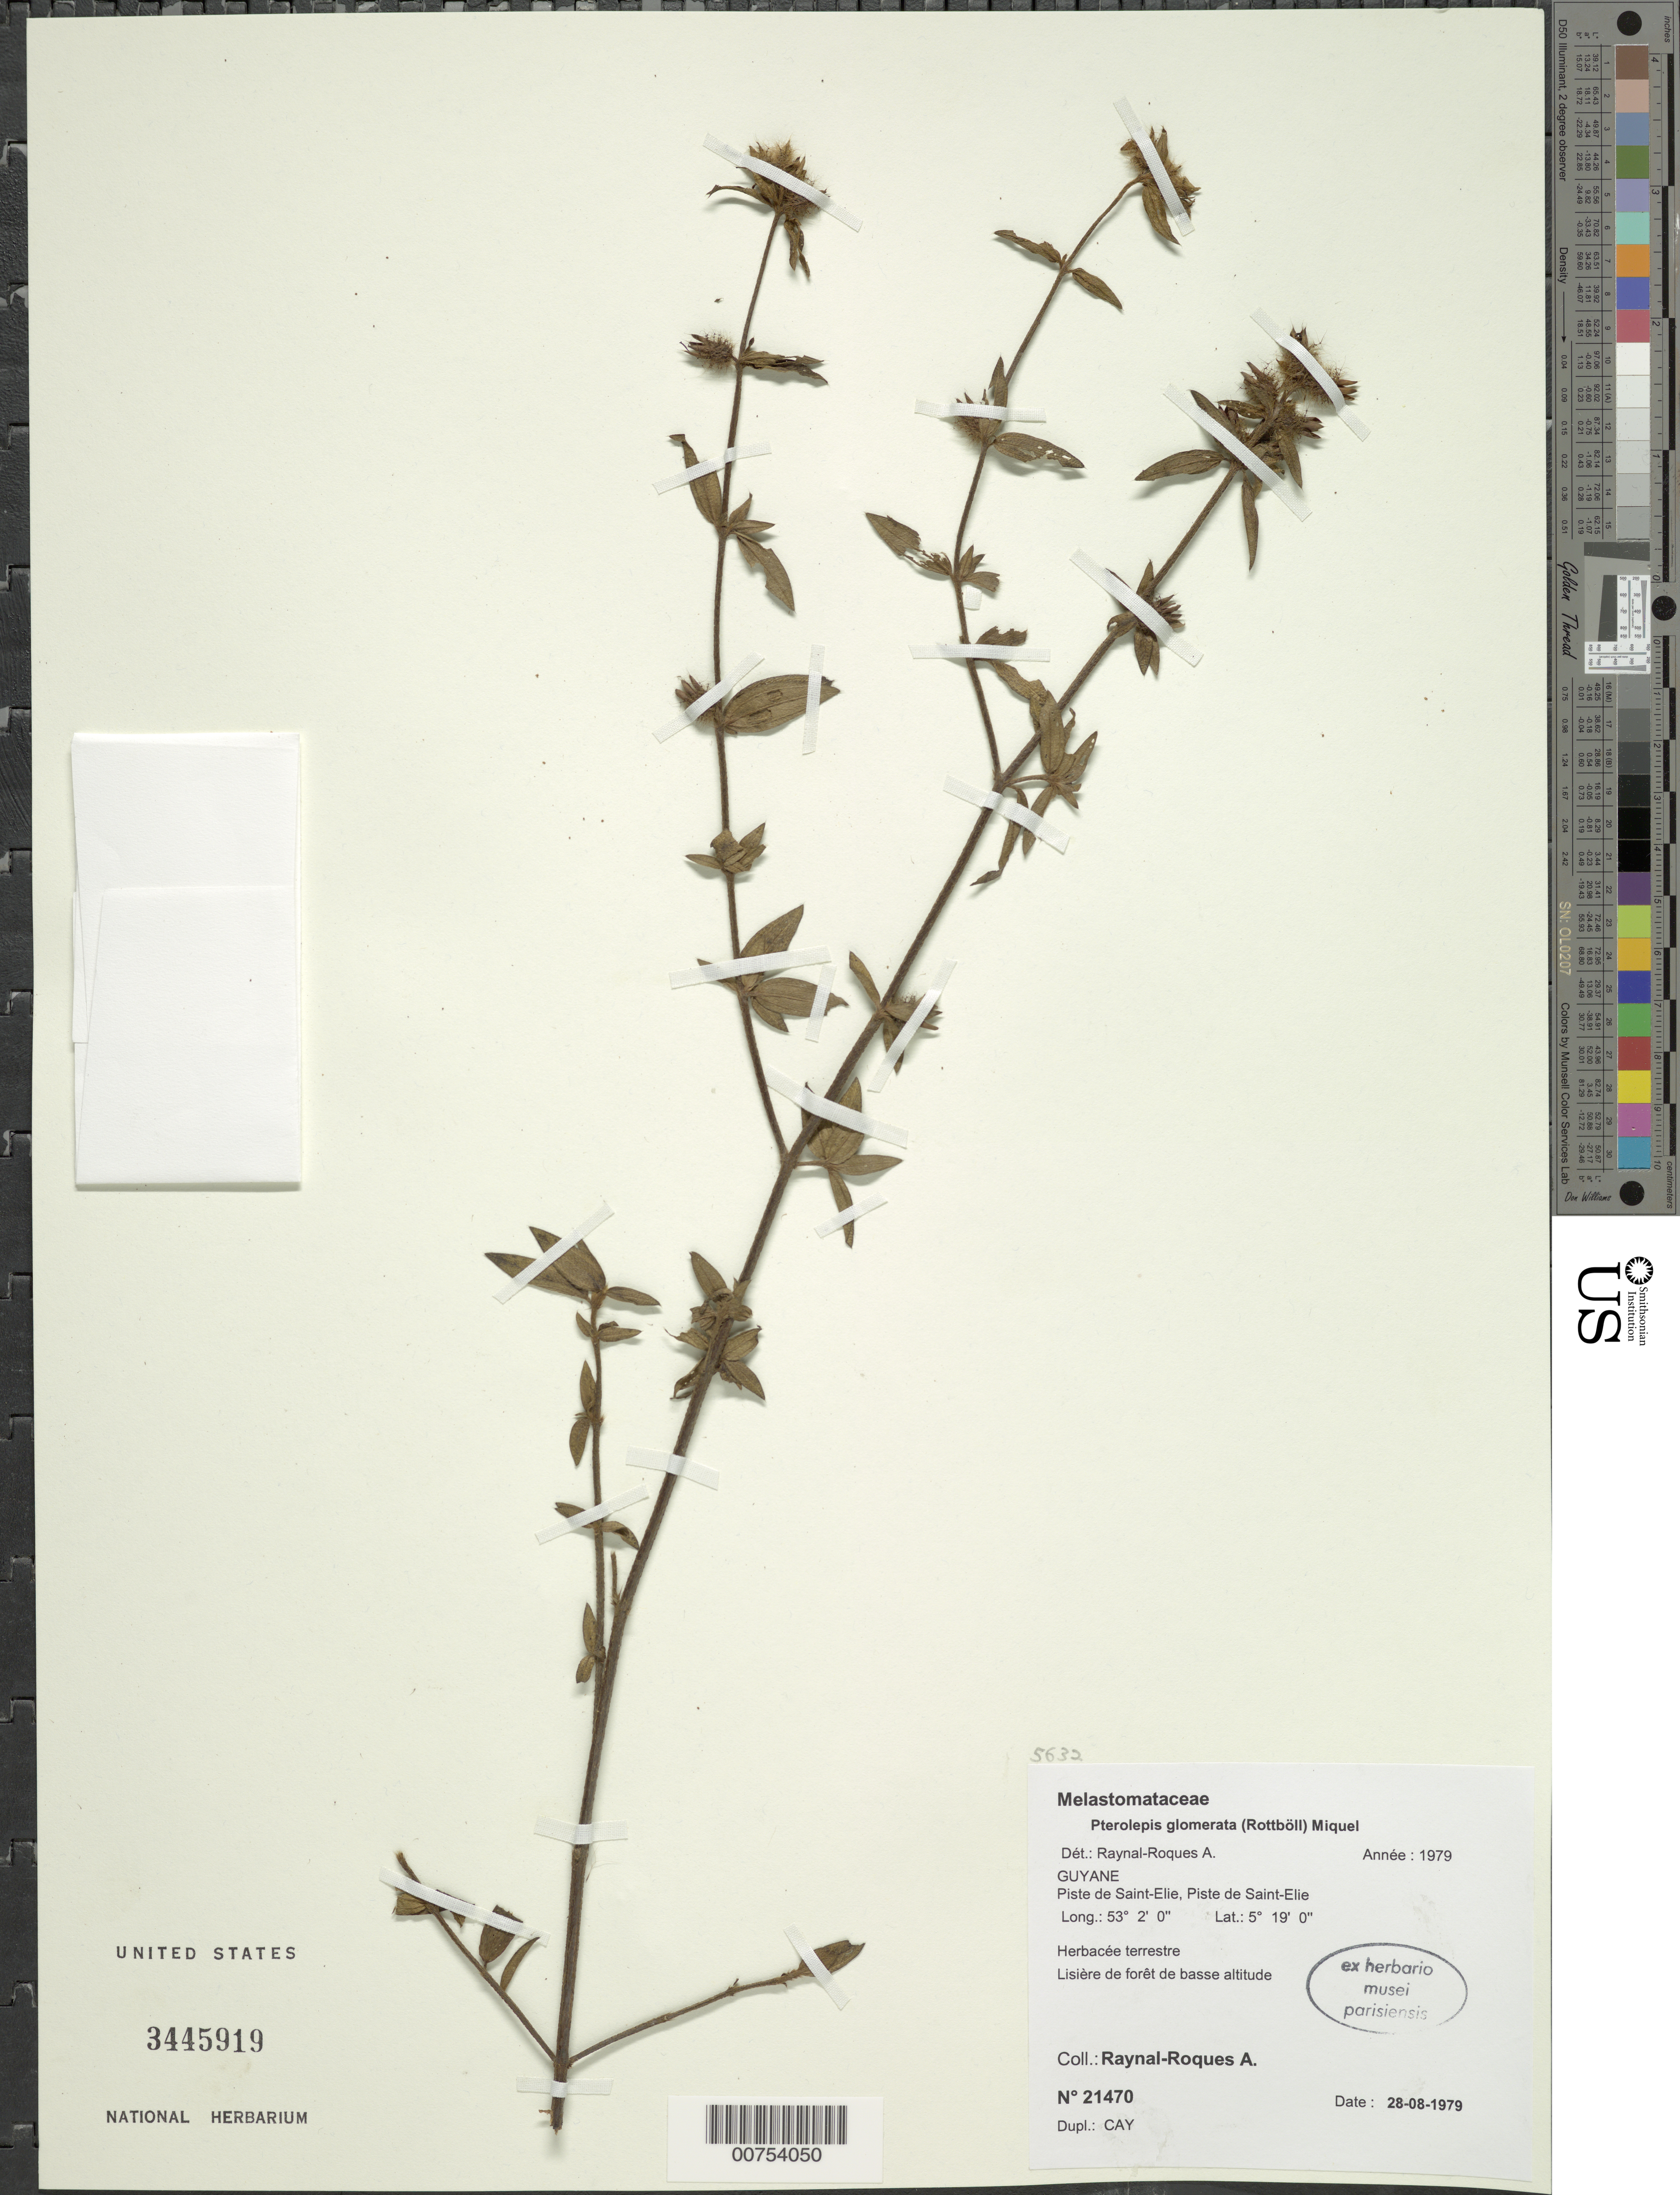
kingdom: Plantae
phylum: Tracheophyta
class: Magnoliopsida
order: Myrtales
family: Melastomataceae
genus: Pterolepis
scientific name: Pterolepis glomerata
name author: (Rottb.) Miq.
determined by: Raynal, A. M.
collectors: A. M. Raynal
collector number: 21470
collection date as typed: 28-Aug-79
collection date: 1979-08-28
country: French Guiana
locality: Piste de Saint-Élie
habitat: Lisière de forêt de basse altitude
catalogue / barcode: US 3445919